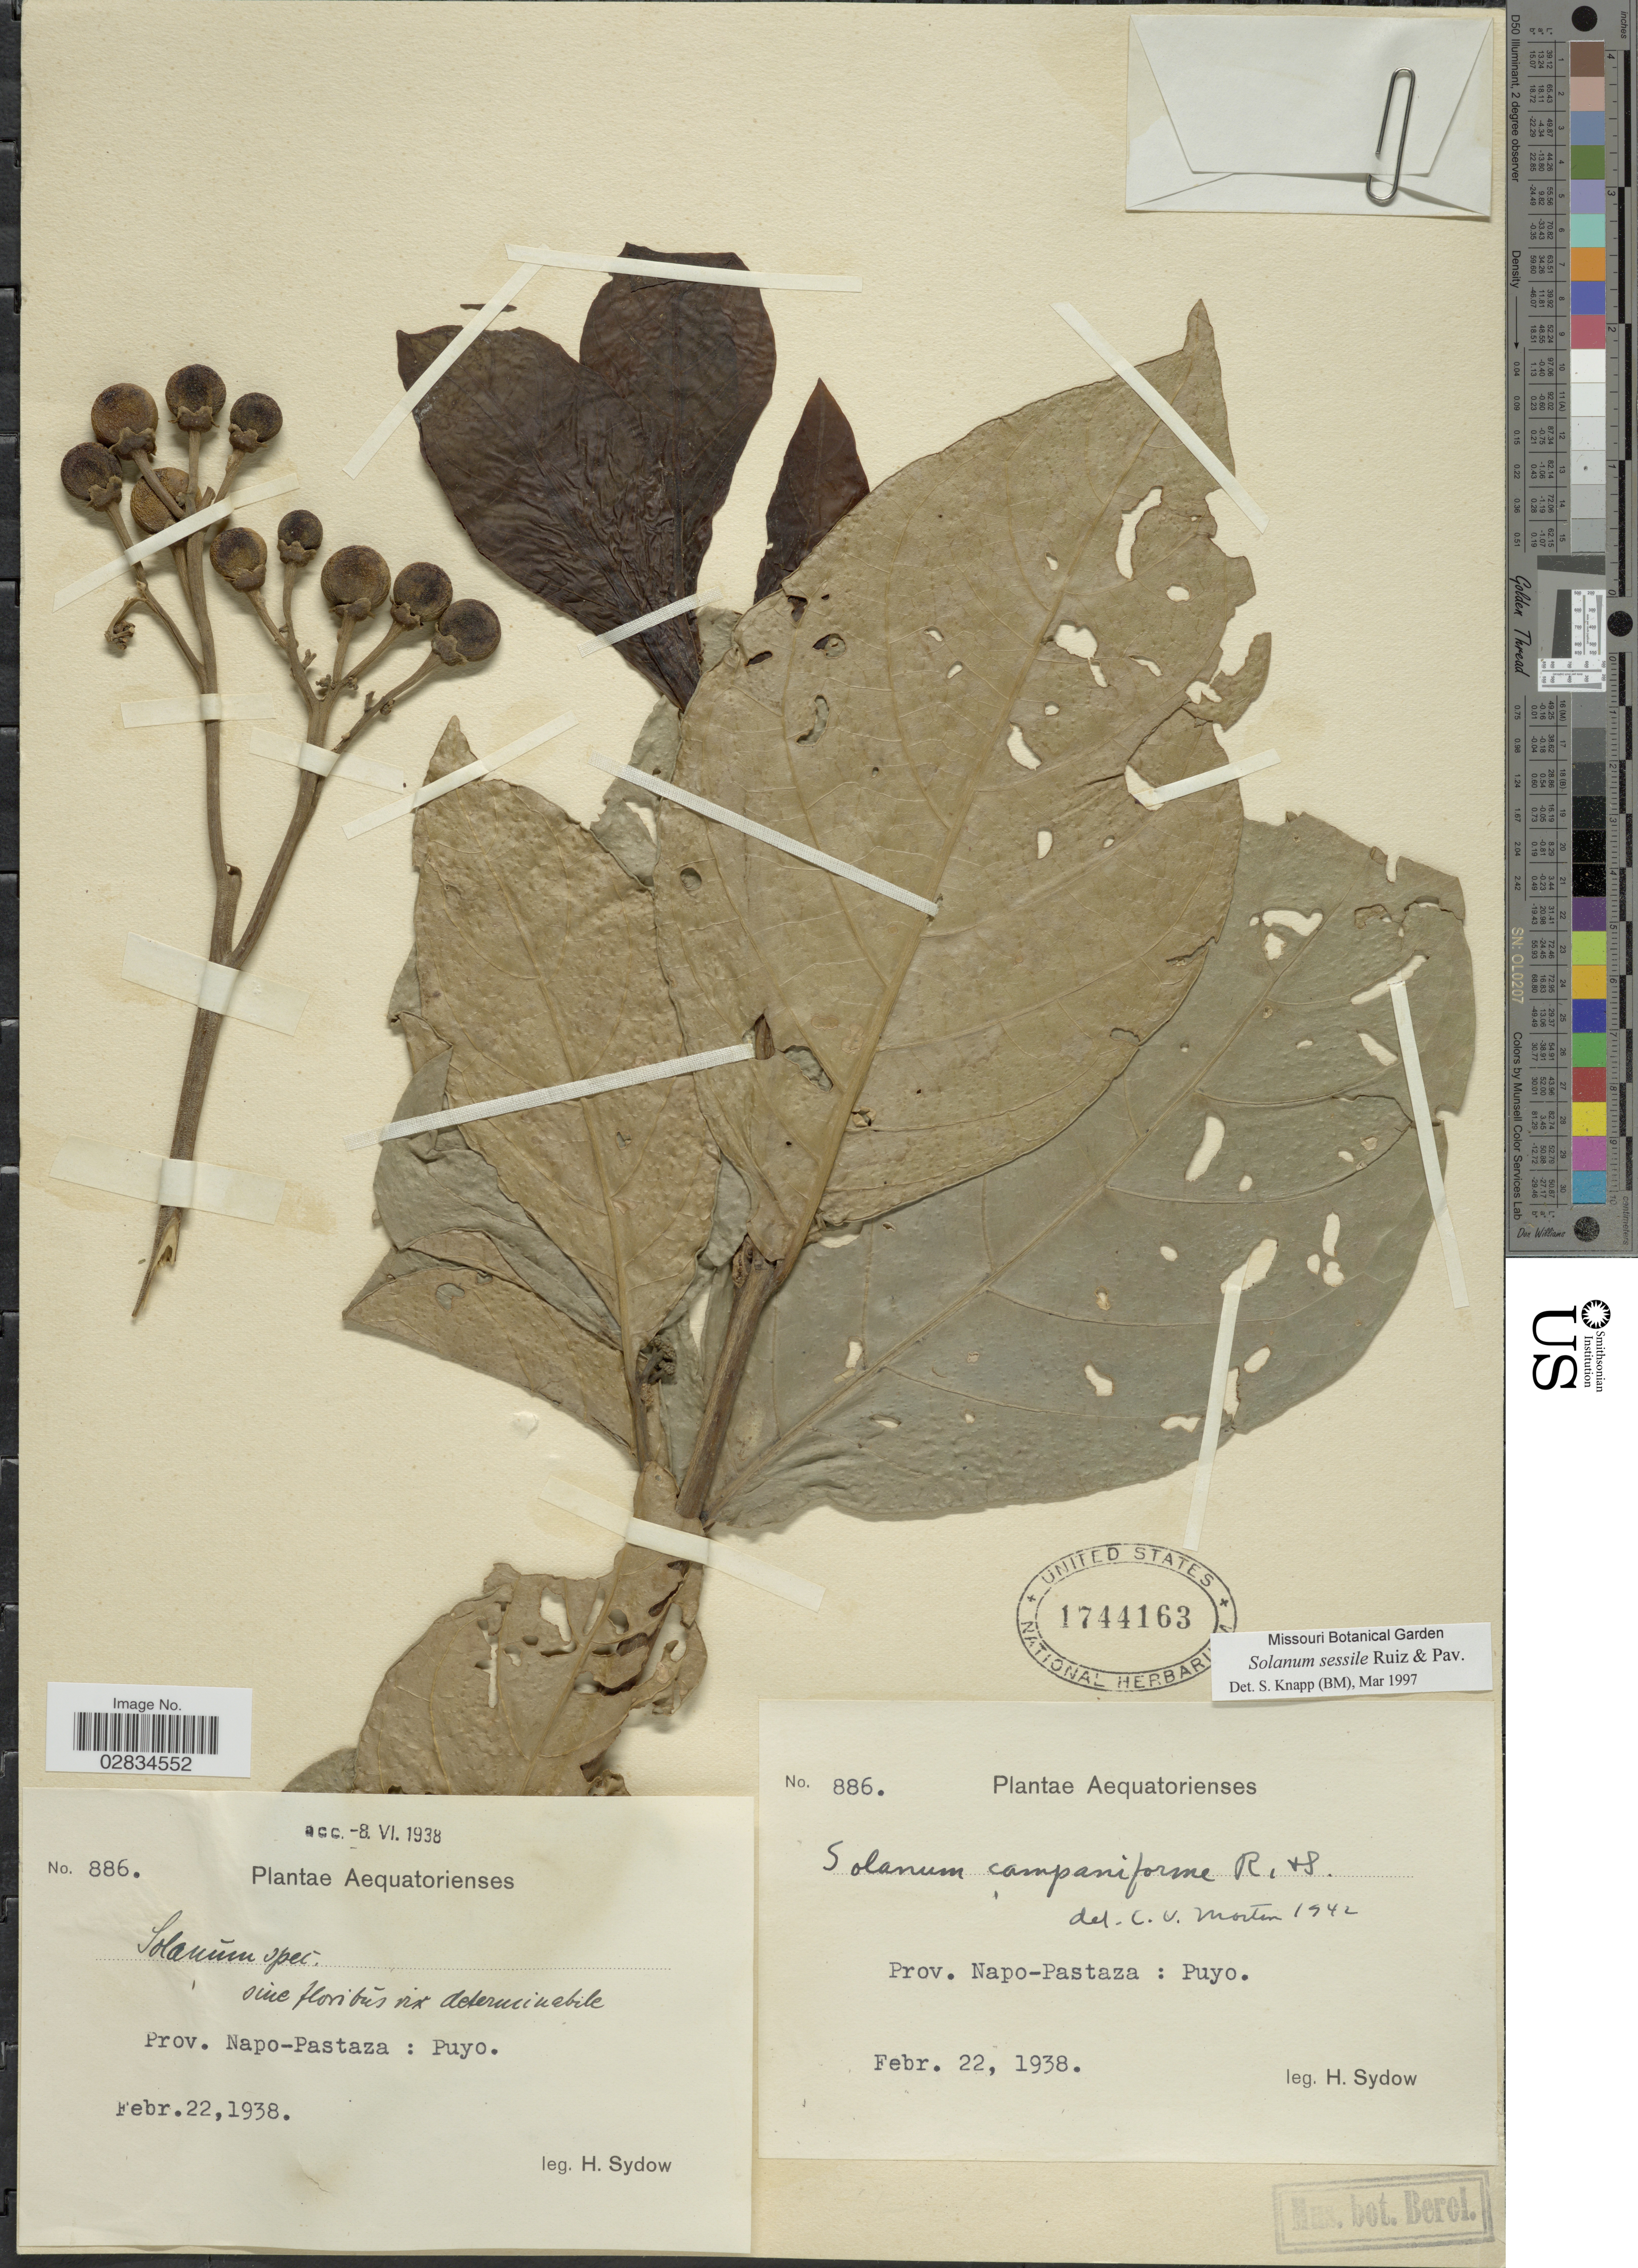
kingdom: Plantae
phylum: Tracheophyta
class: Magnoliopsida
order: Solanales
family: Solanaceae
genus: Solanum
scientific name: Solanum sessile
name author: Ruiz & Pav.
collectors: H. Sydow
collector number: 886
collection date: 1938-02-22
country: Ecuador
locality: Prov. Napo-Pastaza: Puyo.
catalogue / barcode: US 1744163